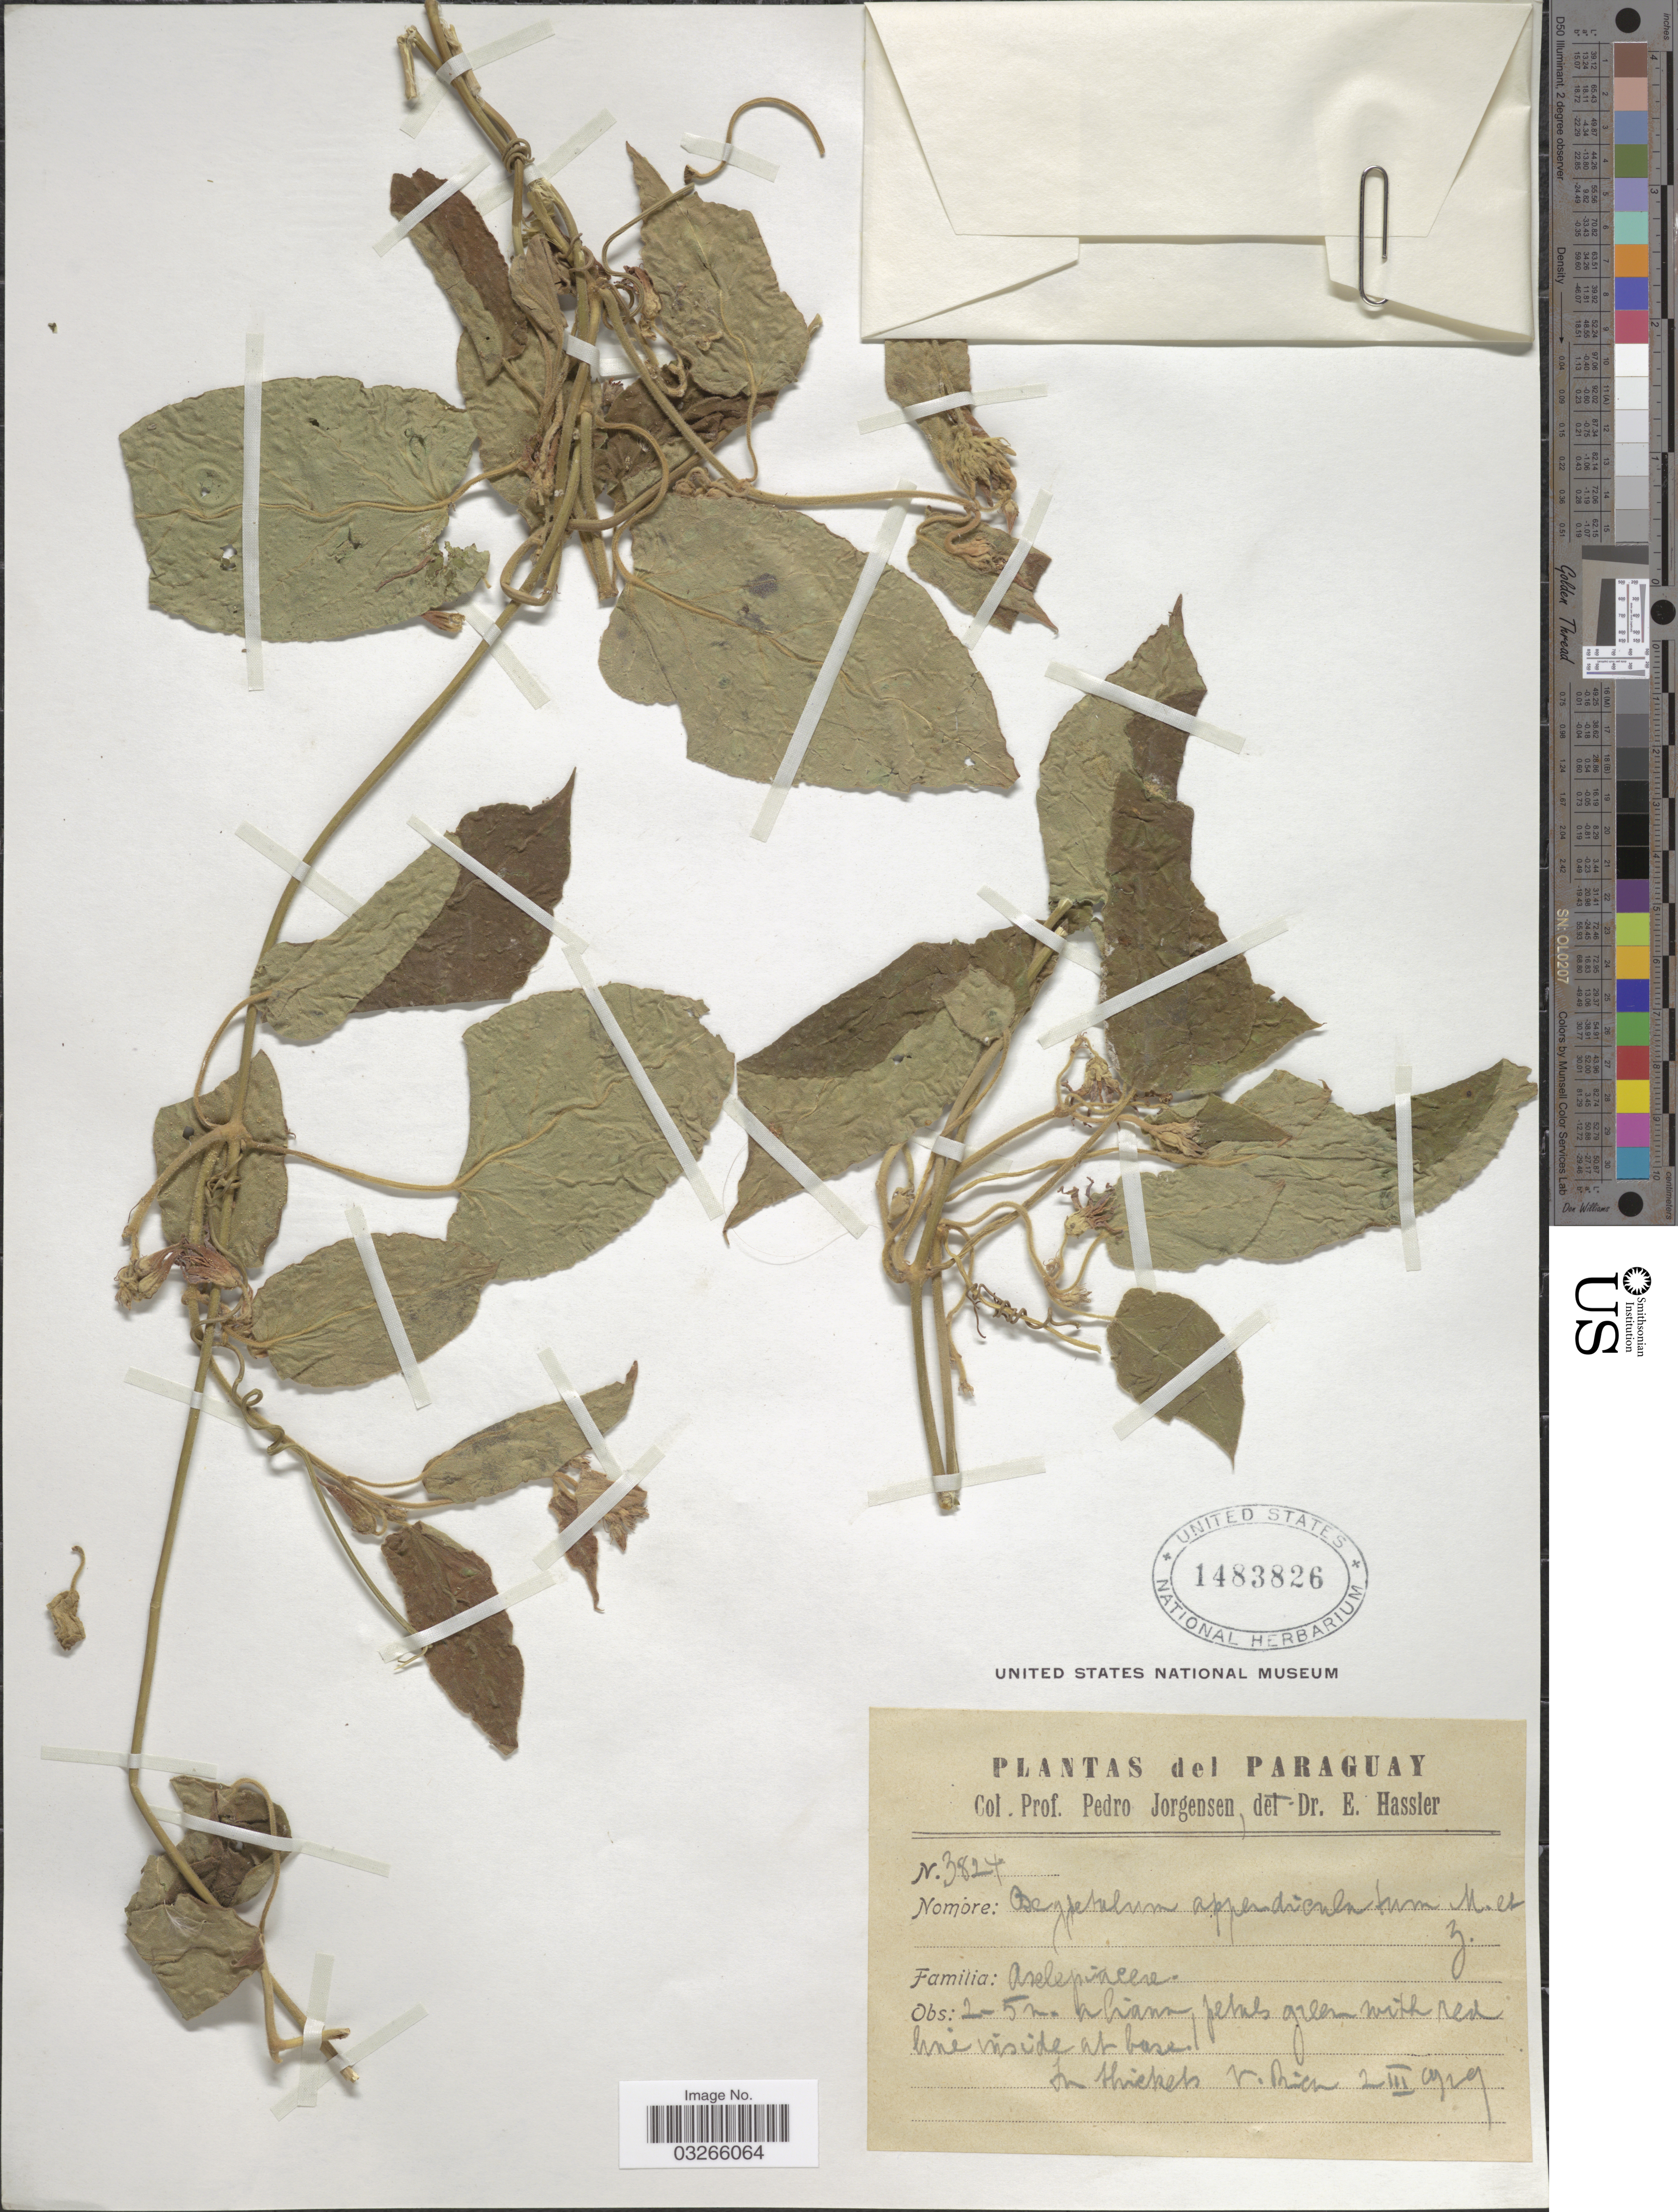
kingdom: Plantae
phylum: Tracheophyta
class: Magnoliopsida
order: Gentianales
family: Apocynaceae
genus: Oxypetalum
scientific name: Oxypetalum appendiculatum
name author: Mart.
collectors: P. Jörgensen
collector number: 3824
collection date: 1929-03-02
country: Paraguay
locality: In thickets V. Rica.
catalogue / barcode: US 1483826